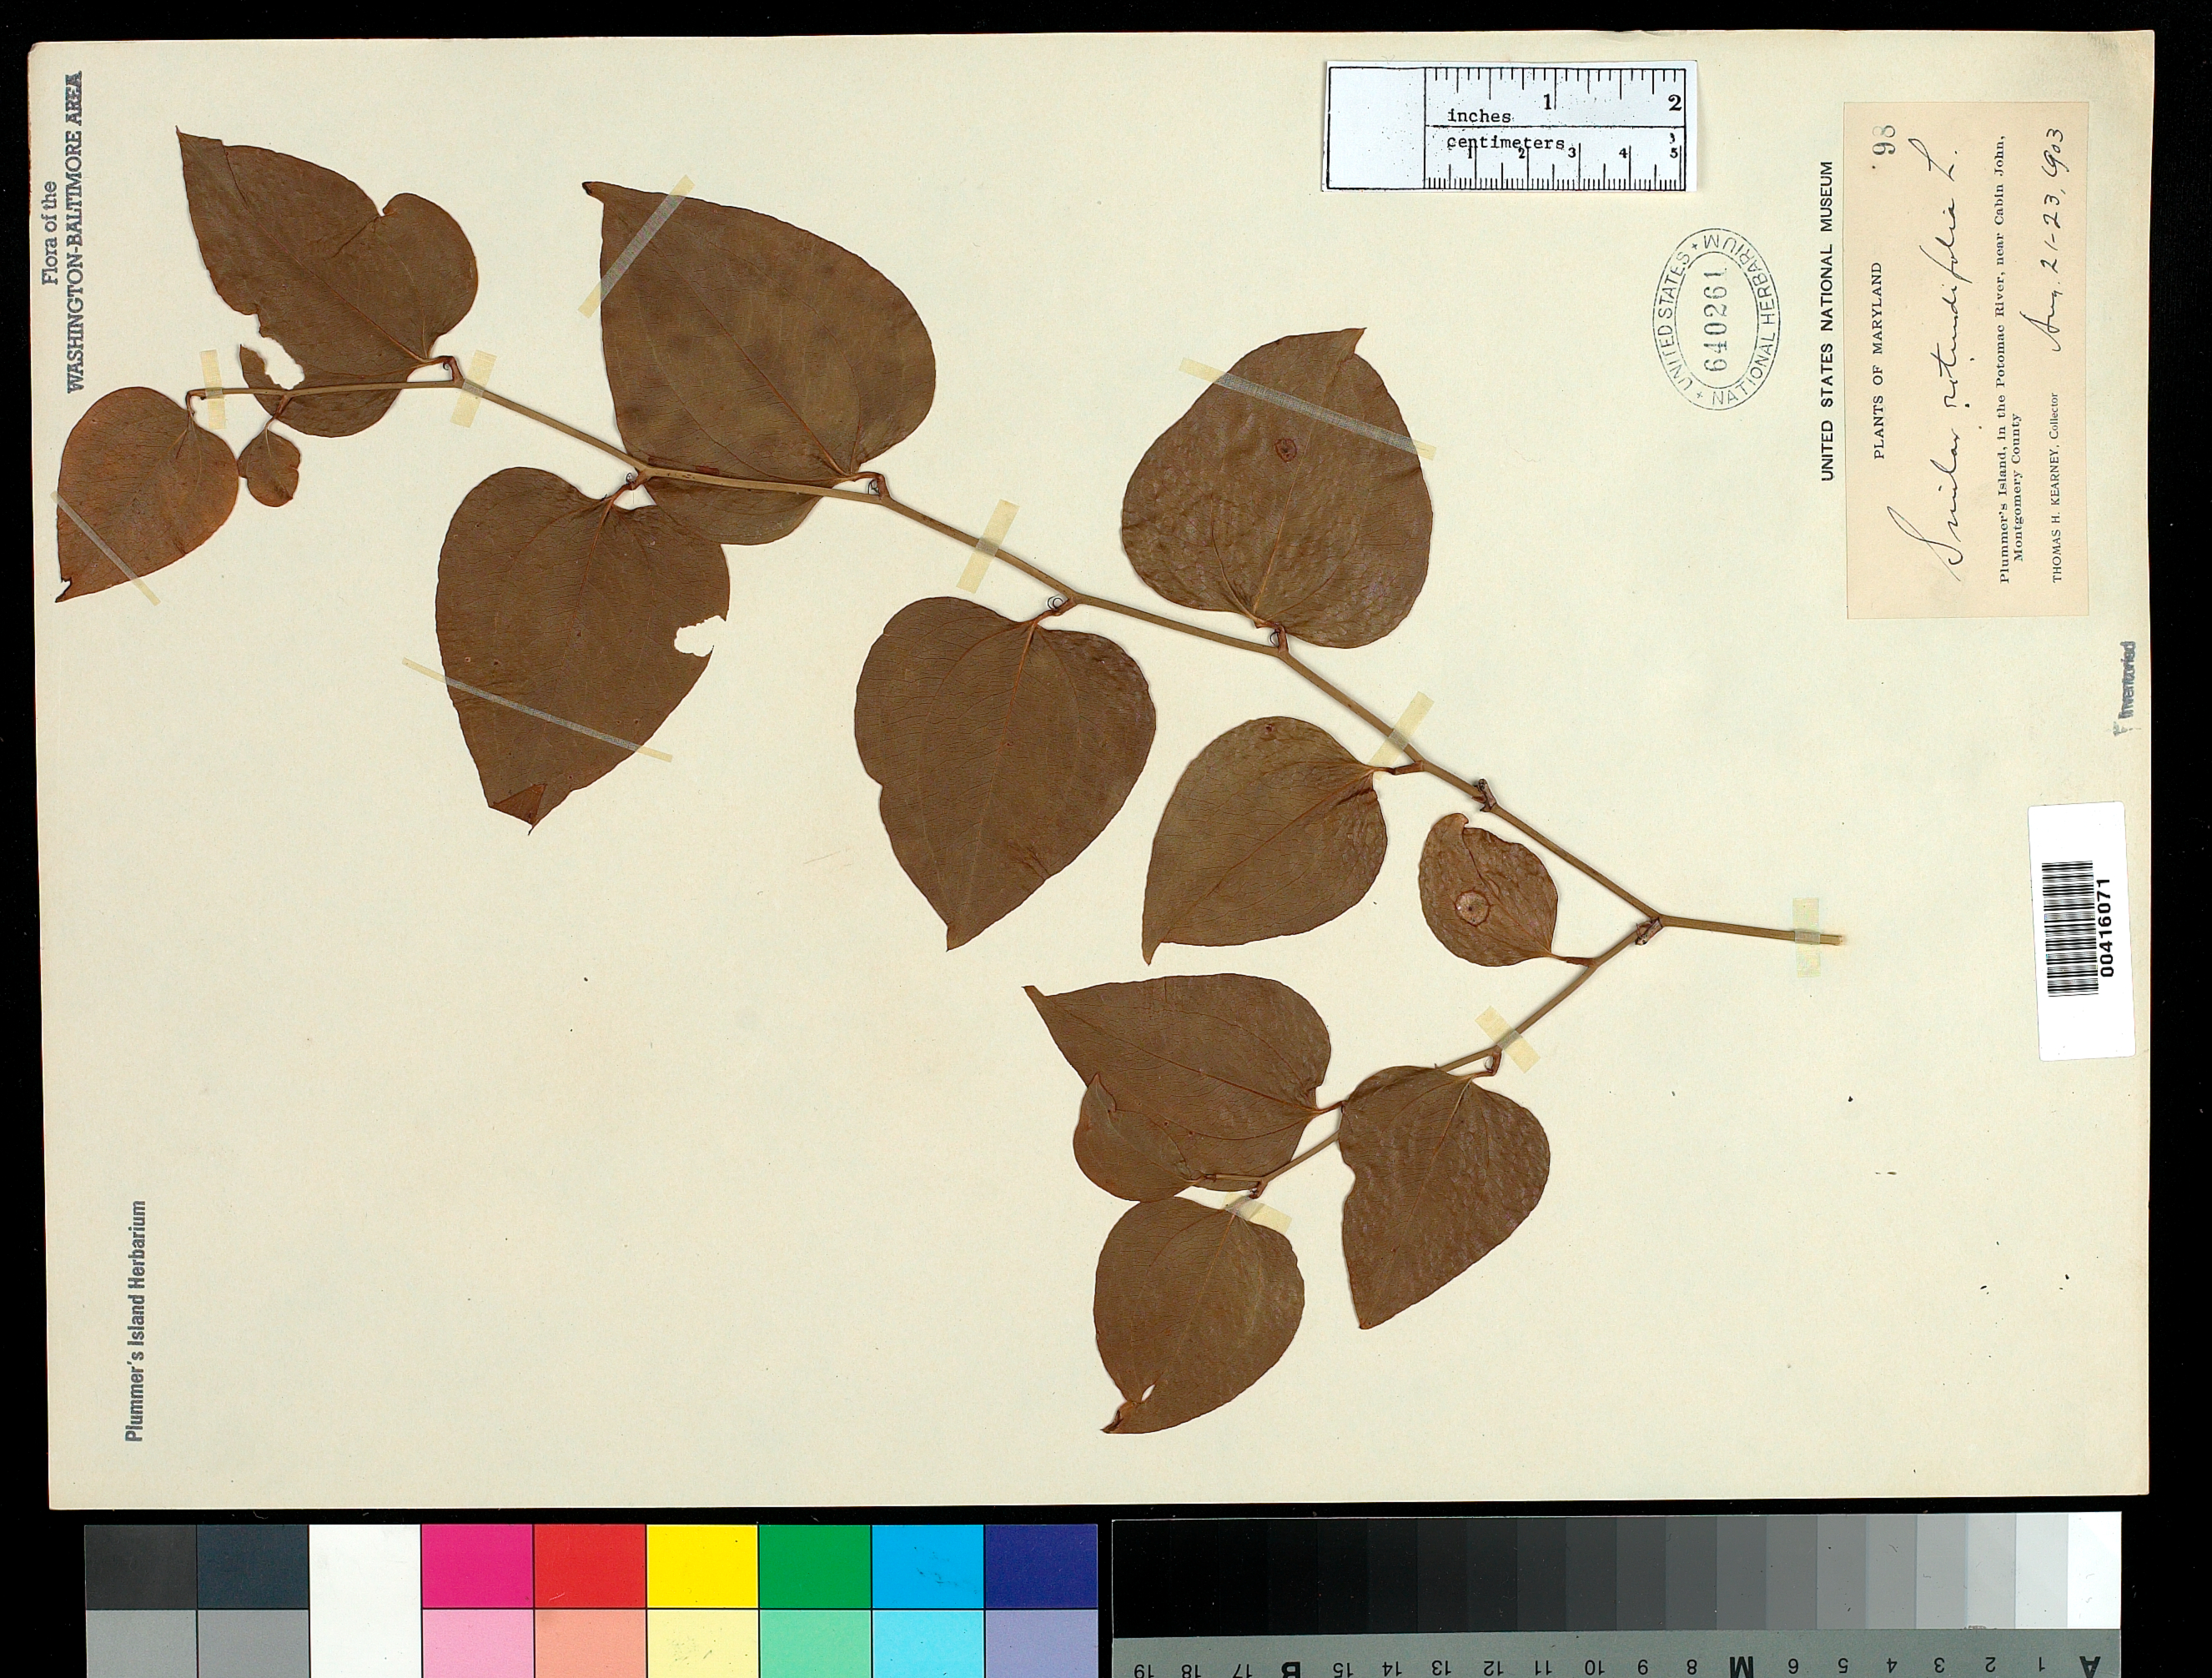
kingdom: Plantae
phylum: Tracheophyta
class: Liliopsida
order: Liliales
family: Smilacaceae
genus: Smilax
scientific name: Smilax rotundifolia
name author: L.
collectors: T. H. Kearney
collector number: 98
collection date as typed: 21 Aug 1903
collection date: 1903-08-21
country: United States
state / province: Maryland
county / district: Montgomery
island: Plummers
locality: Plummer's Island C. & O. Canal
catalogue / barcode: US 640261